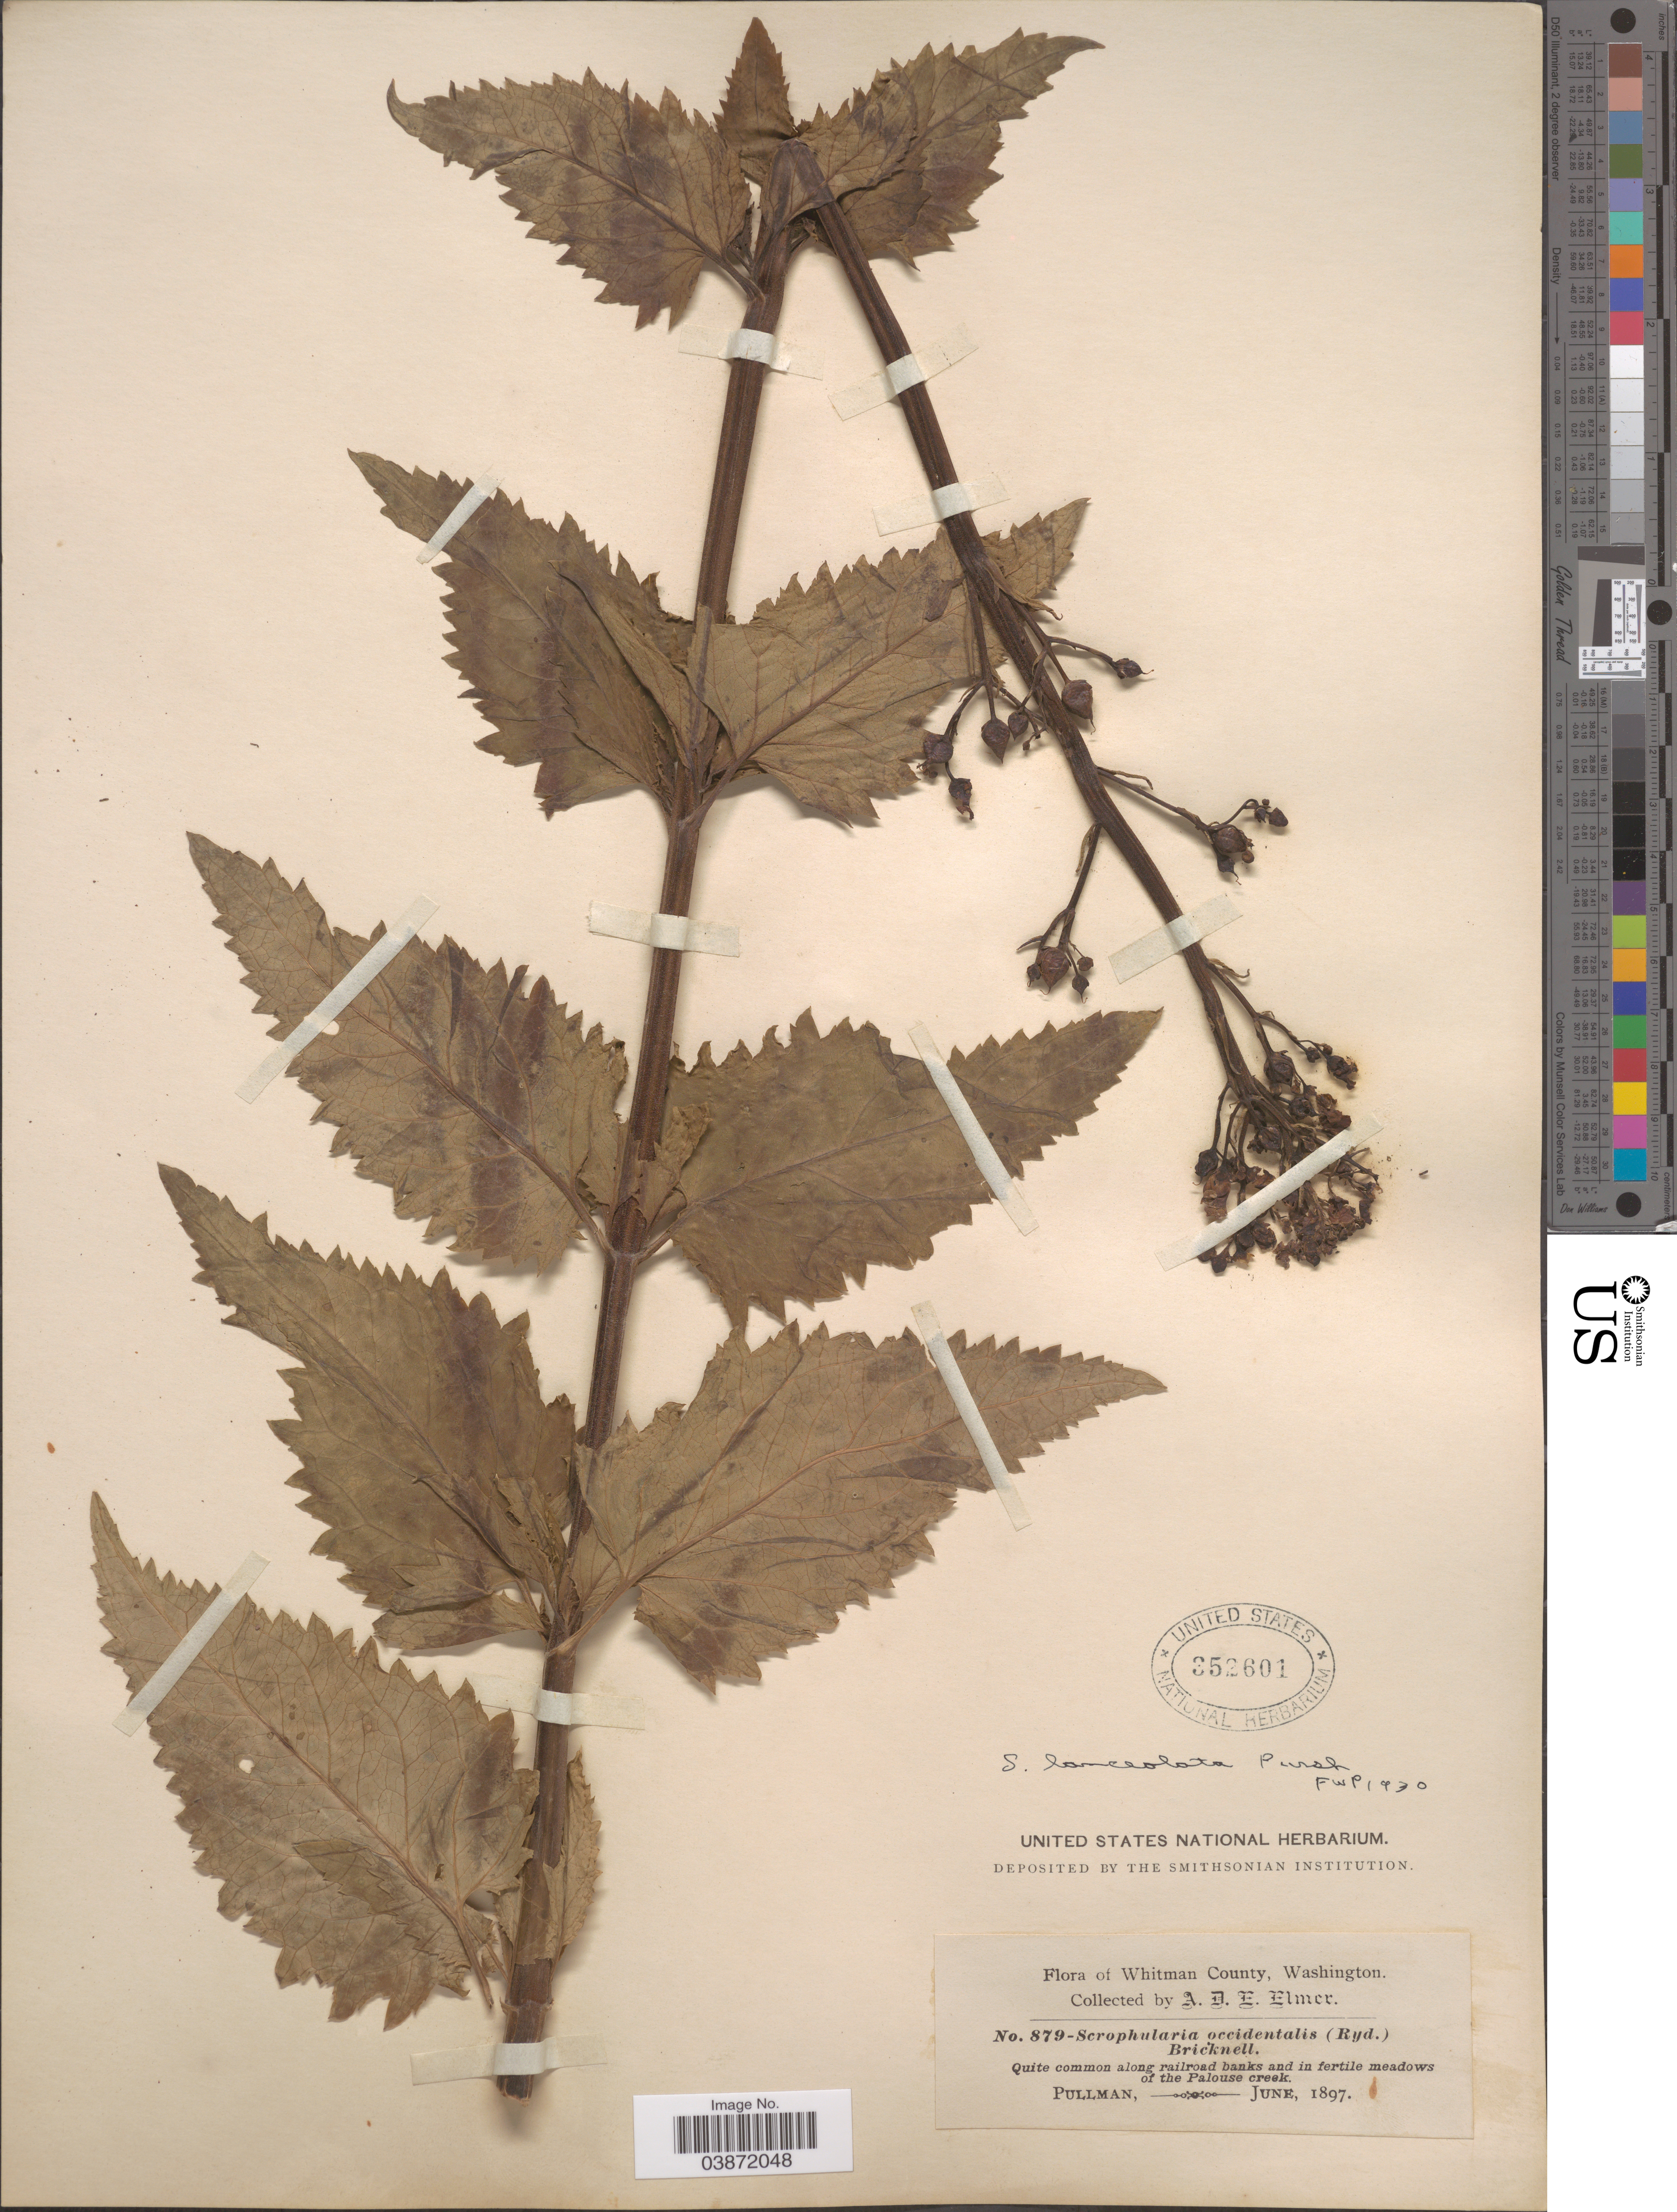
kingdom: Plantae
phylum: Tracheophyta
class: Magnoliopsida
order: Lamiales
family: Scrophulariaceae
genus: Scrophularia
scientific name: Scrophularia lanceolata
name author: Pursh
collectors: A. D. E. Elmer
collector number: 879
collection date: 1897-06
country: United States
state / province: Washington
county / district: Whitman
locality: Whitman County. Along railroad banks and in fertile meadows of the Palouse creek. Pullman.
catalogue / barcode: US 352601